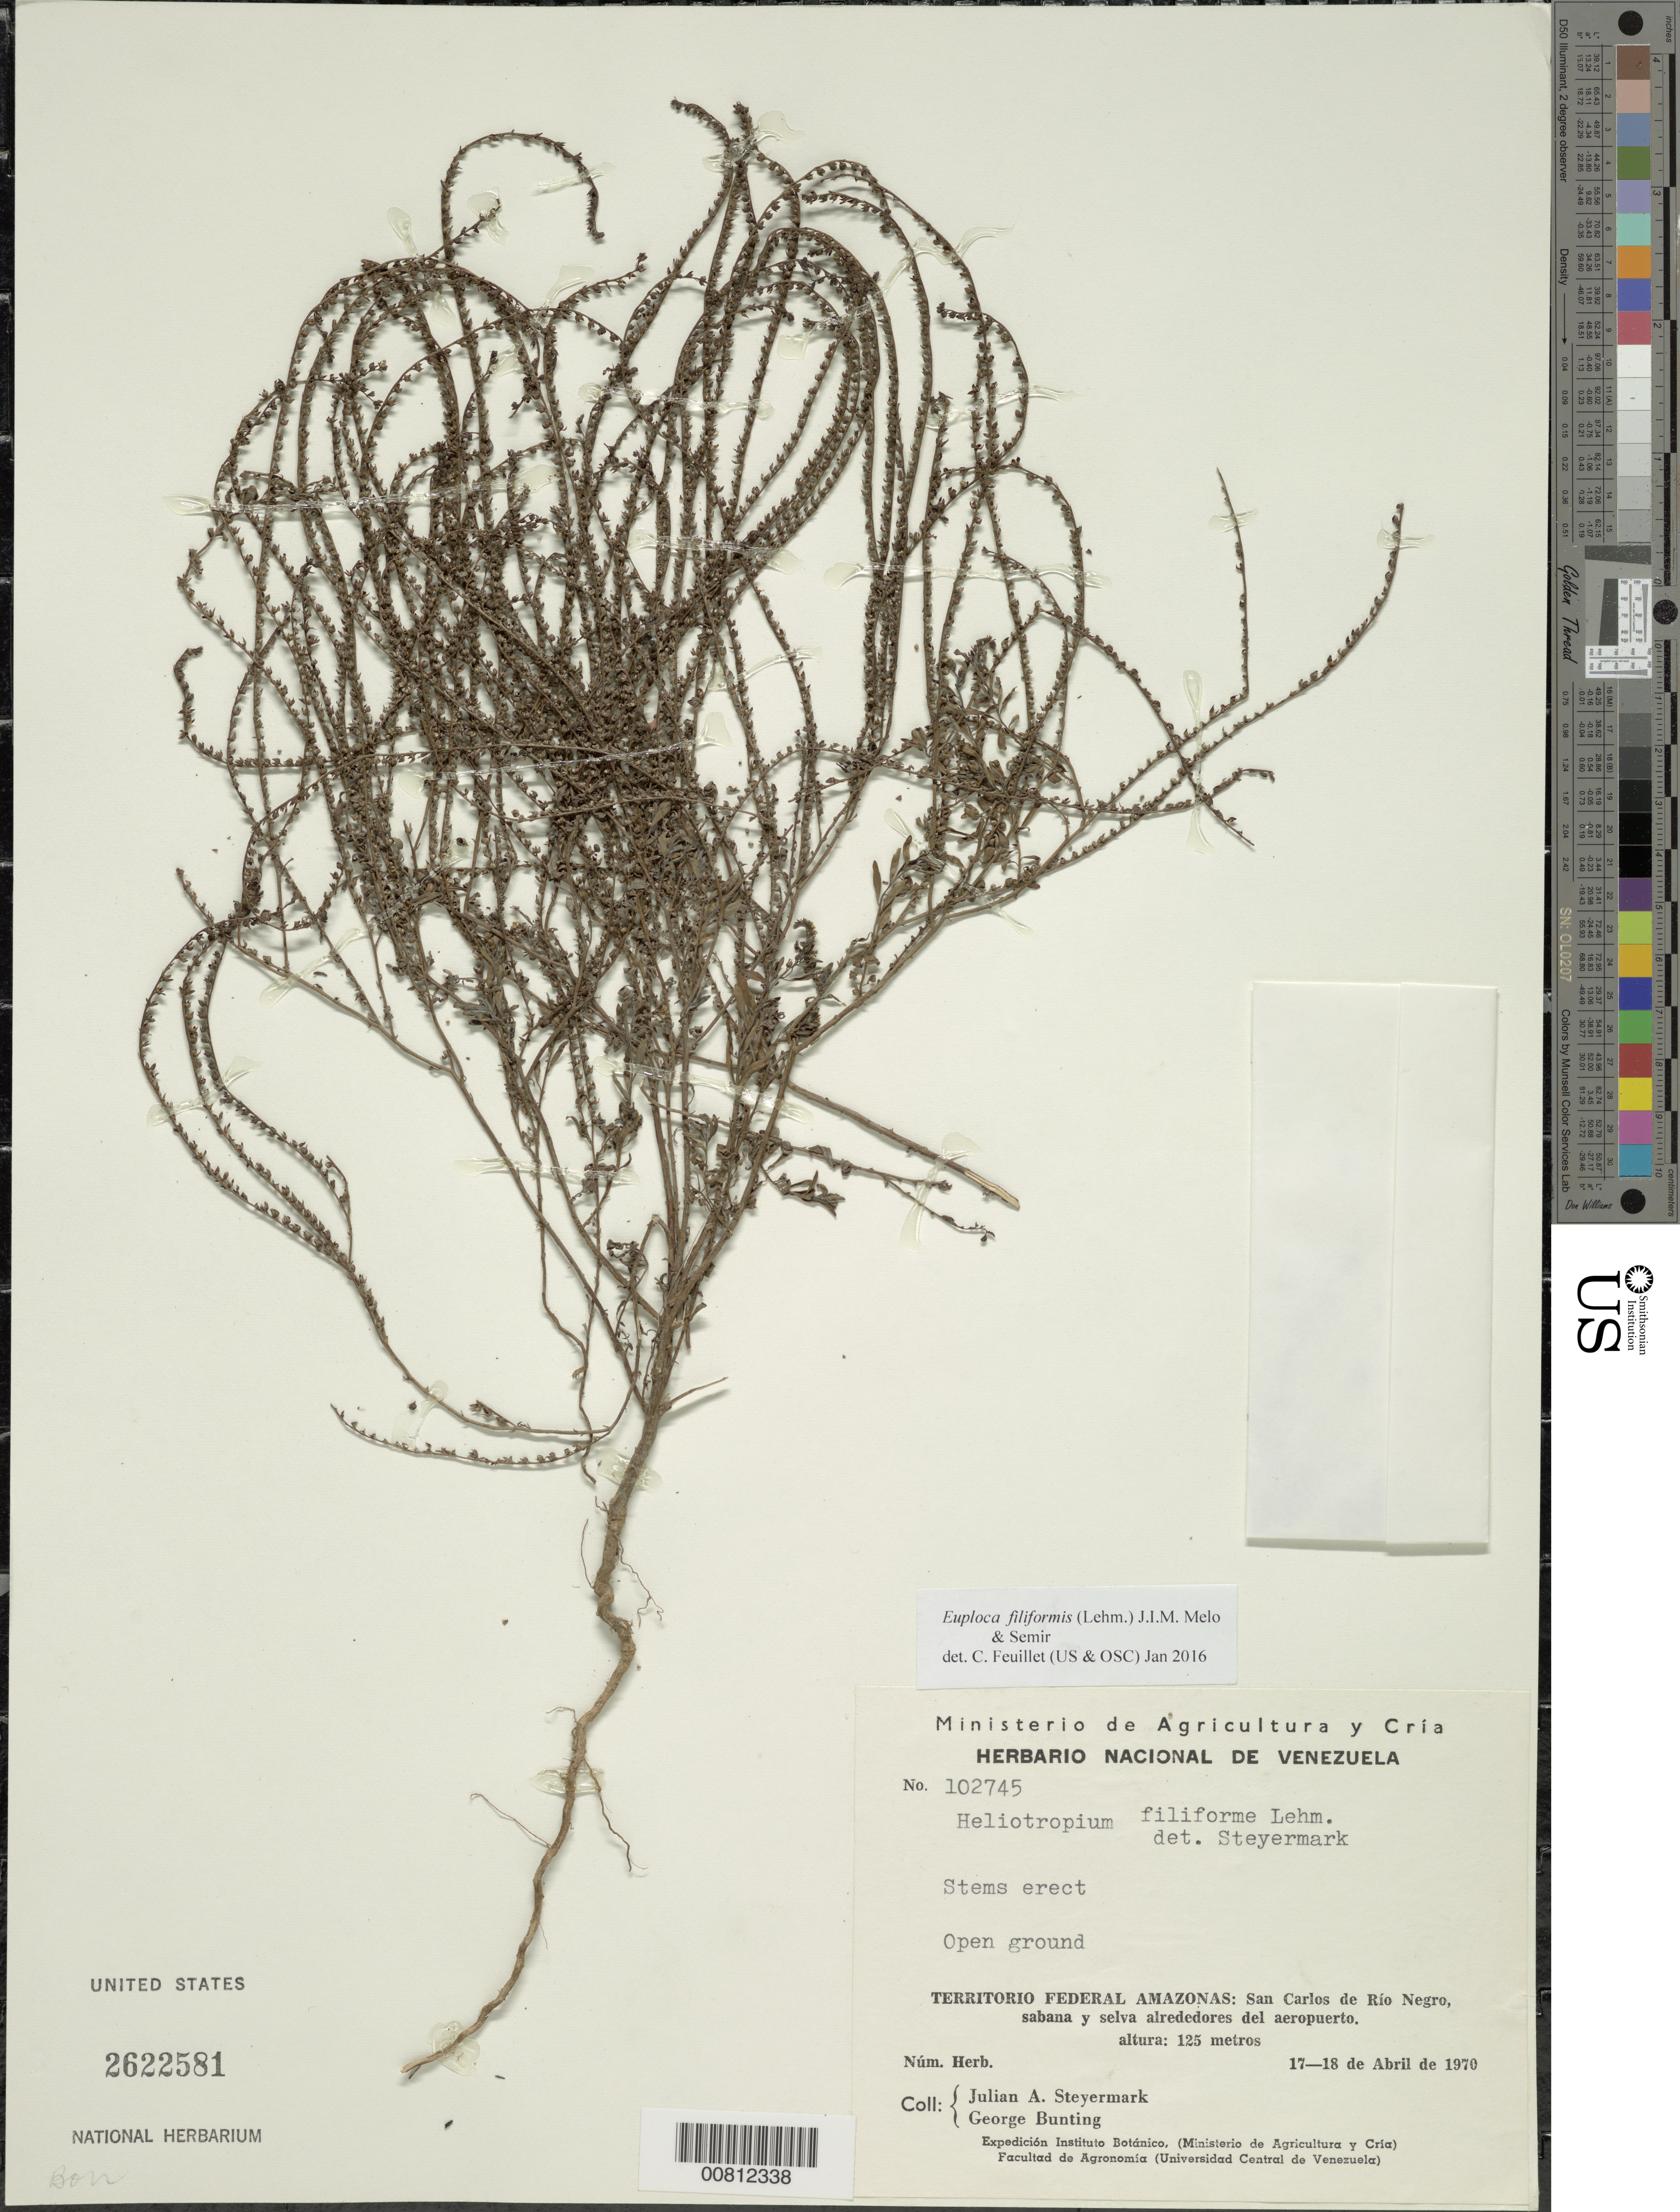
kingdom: Plantae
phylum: Tracheophyta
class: Magnoliopsida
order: Boraginales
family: Heliotropiaceae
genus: Heliotropium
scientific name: Heliotropium filiforme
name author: Lehm.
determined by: Steyermark, Julian A., (VEN)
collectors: J. Steyermark & G. S. Bunting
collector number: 102745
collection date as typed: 17-Apr-70 to 18-Apr-70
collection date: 1970-04-17/1970-04-18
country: Venezuela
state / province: Amazonas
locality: San Carlos de Río Negro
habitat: Savannah and forest around airport. Open ground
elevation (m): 125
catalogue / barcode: US 2622581